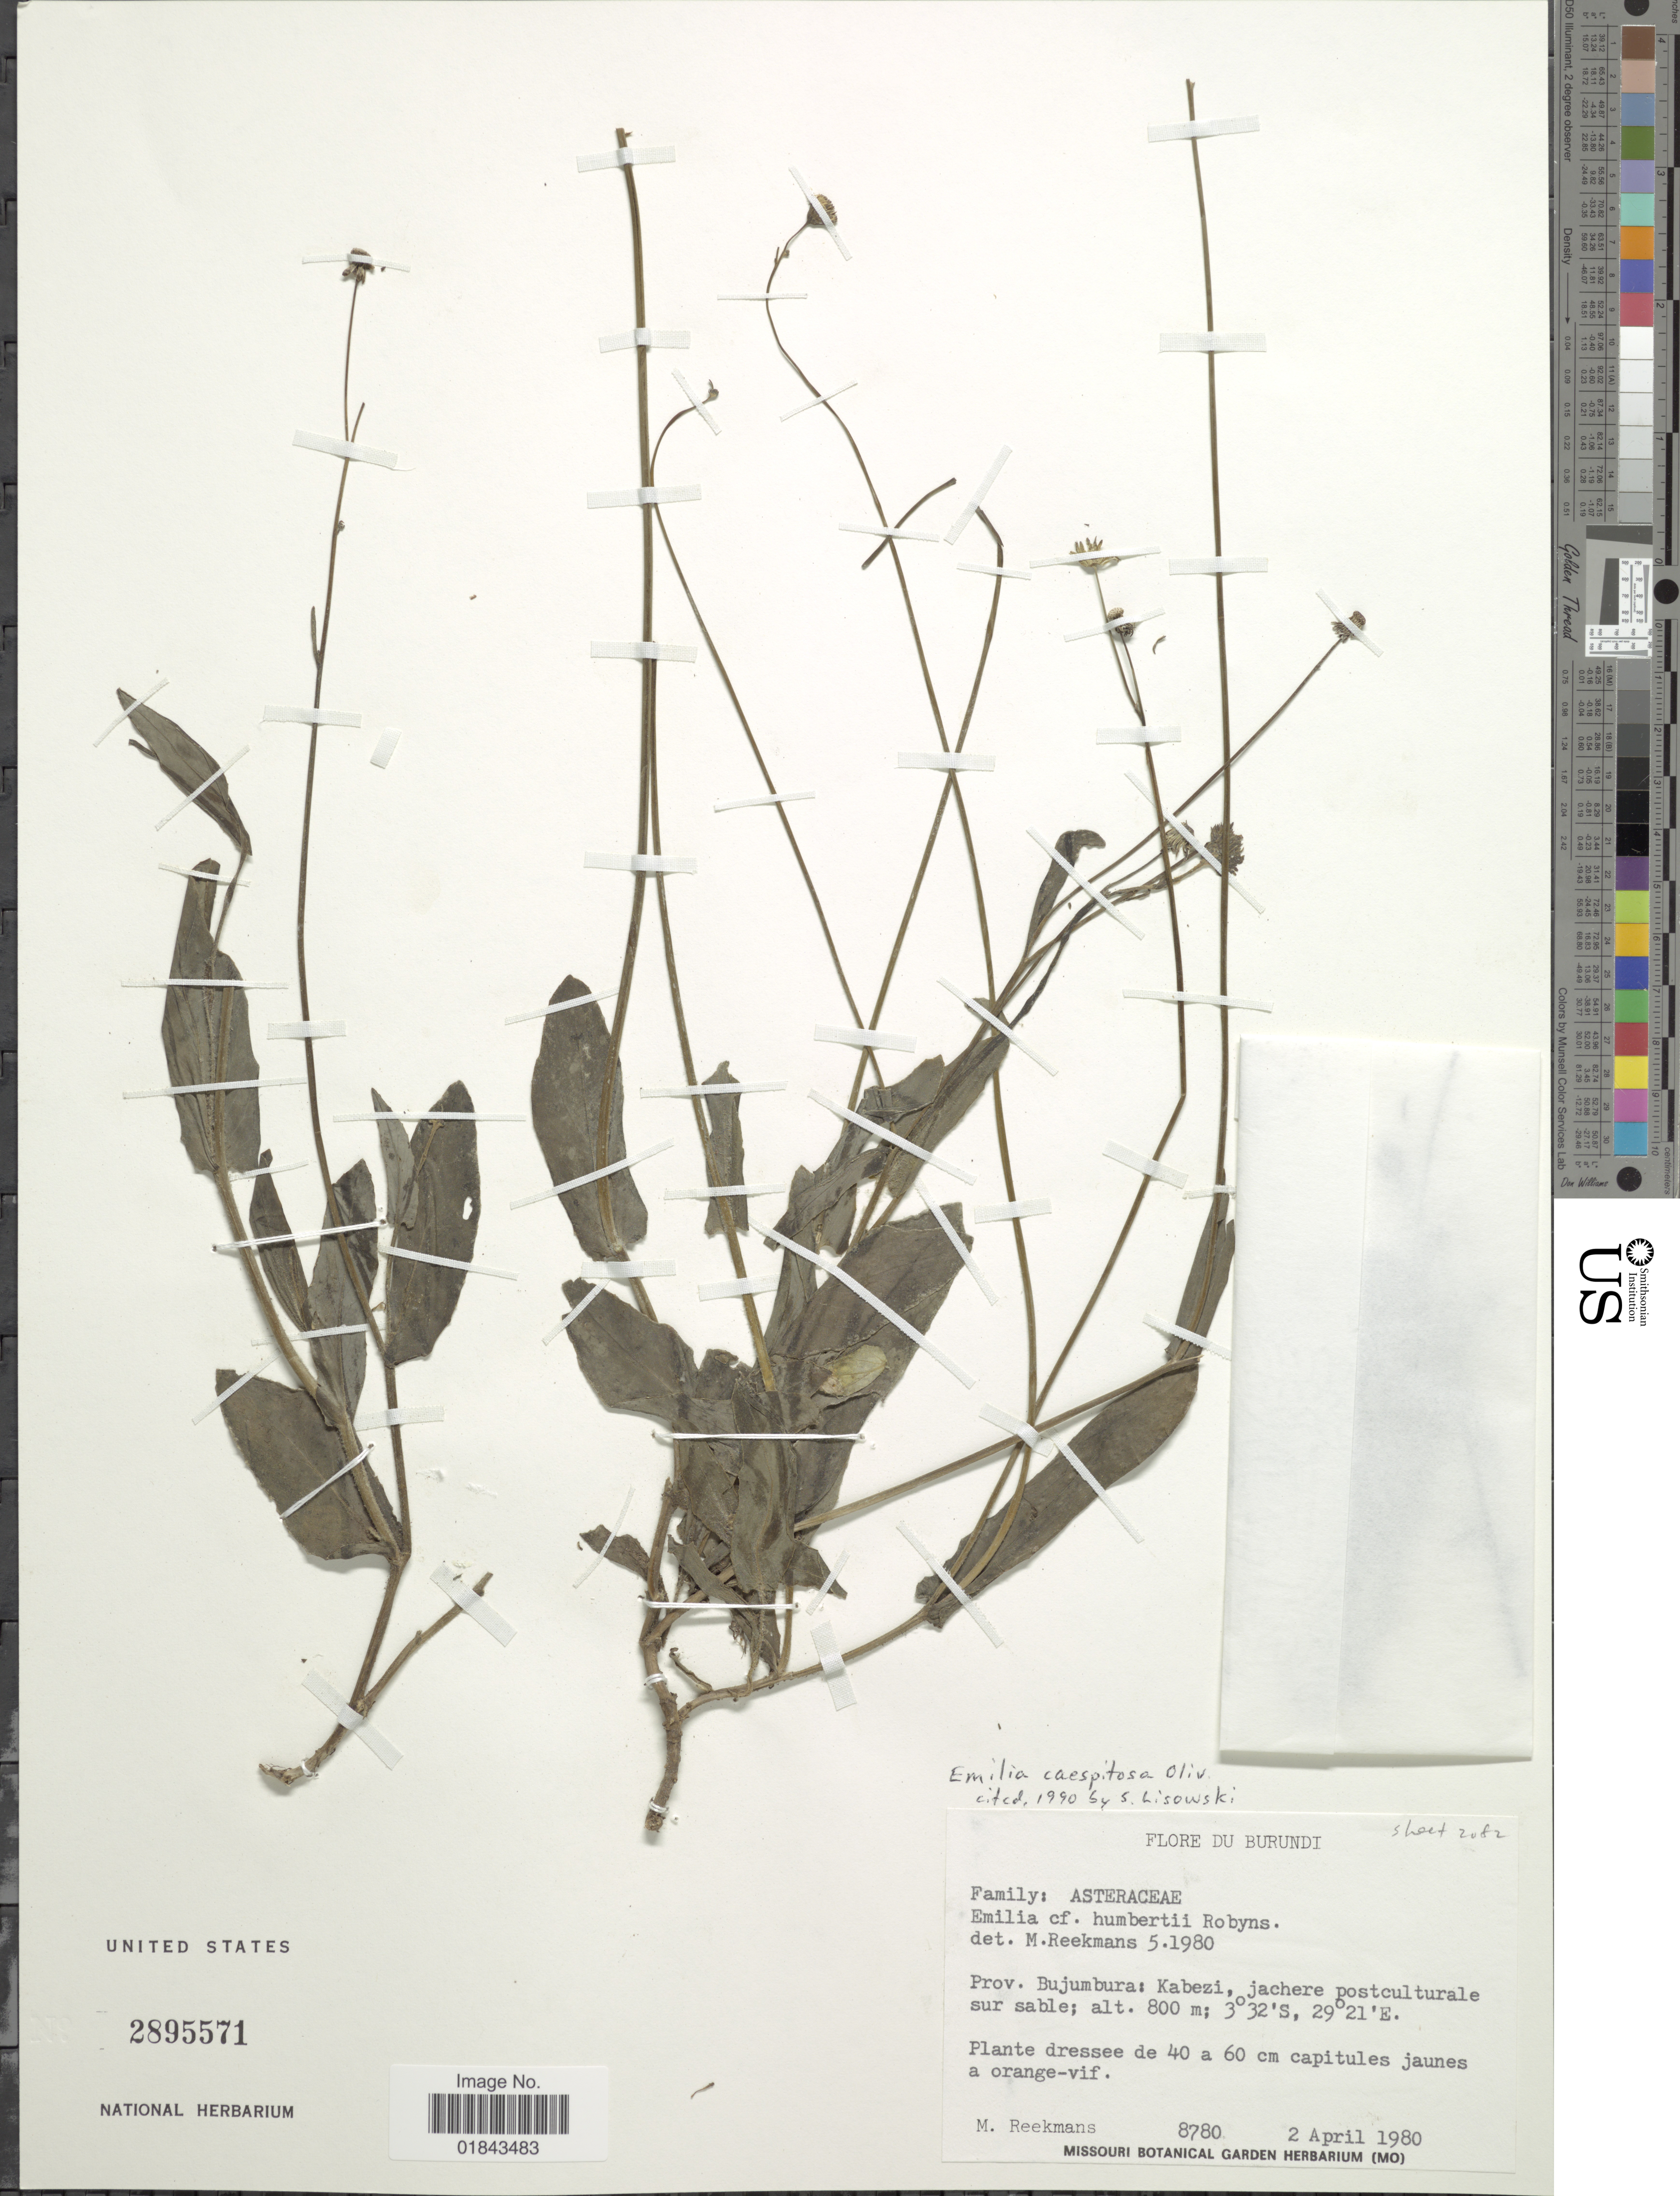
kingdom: Plantae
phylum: Tracheophyta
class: Magnoliopsida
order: Asterales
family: Asteraceae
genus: Emilia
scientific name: Emilia caespitosa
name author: Oliv.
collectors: M. Reekmans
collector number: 8780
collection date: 1980-04-02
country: Burundi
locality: Prov. Bujumbura: Kabezi, jachere postculturale sur sable.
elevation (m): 800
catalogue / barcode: US 2895571